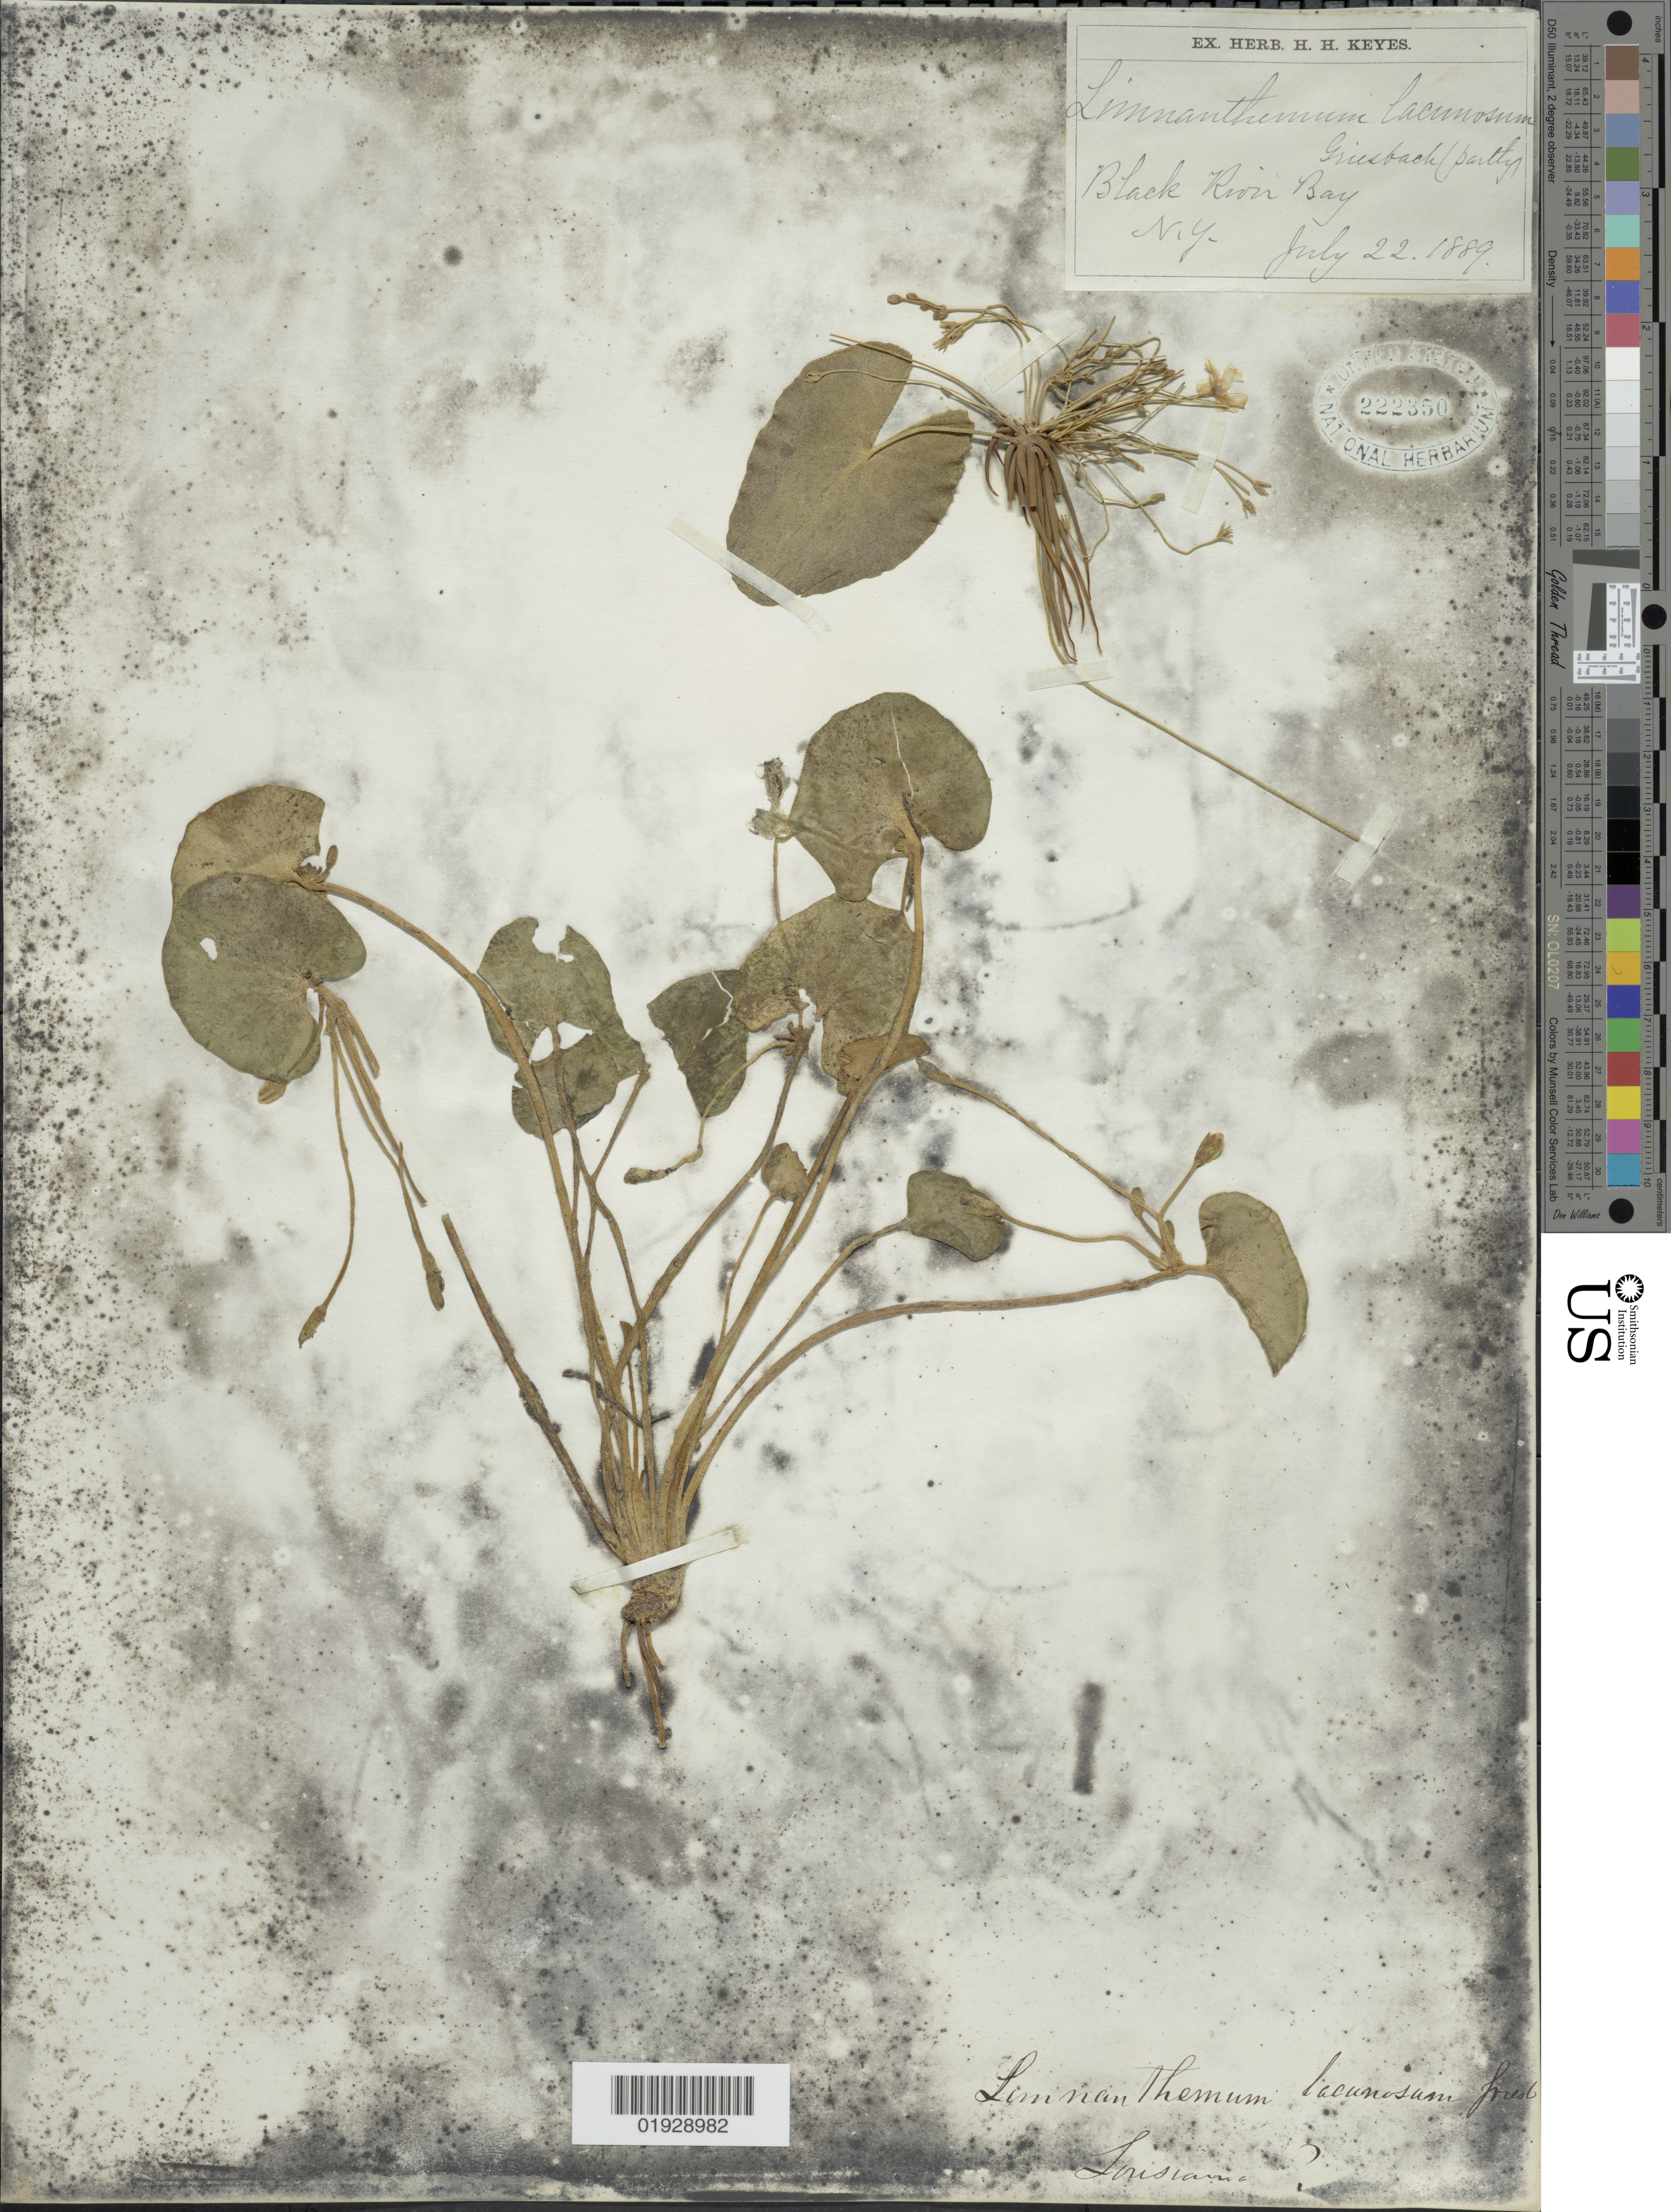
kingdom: Plantae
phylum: Tracheophyta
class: Magnoliopsida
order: Asterales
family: Menyanthaceae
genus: Nymphoides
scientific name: Nymphoides lacunosum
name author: Fernald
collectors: Ex herb. H. H. Keyes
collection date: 1889-07-22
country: United States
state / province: New York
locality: Black River Bay.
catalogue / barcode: US 222350